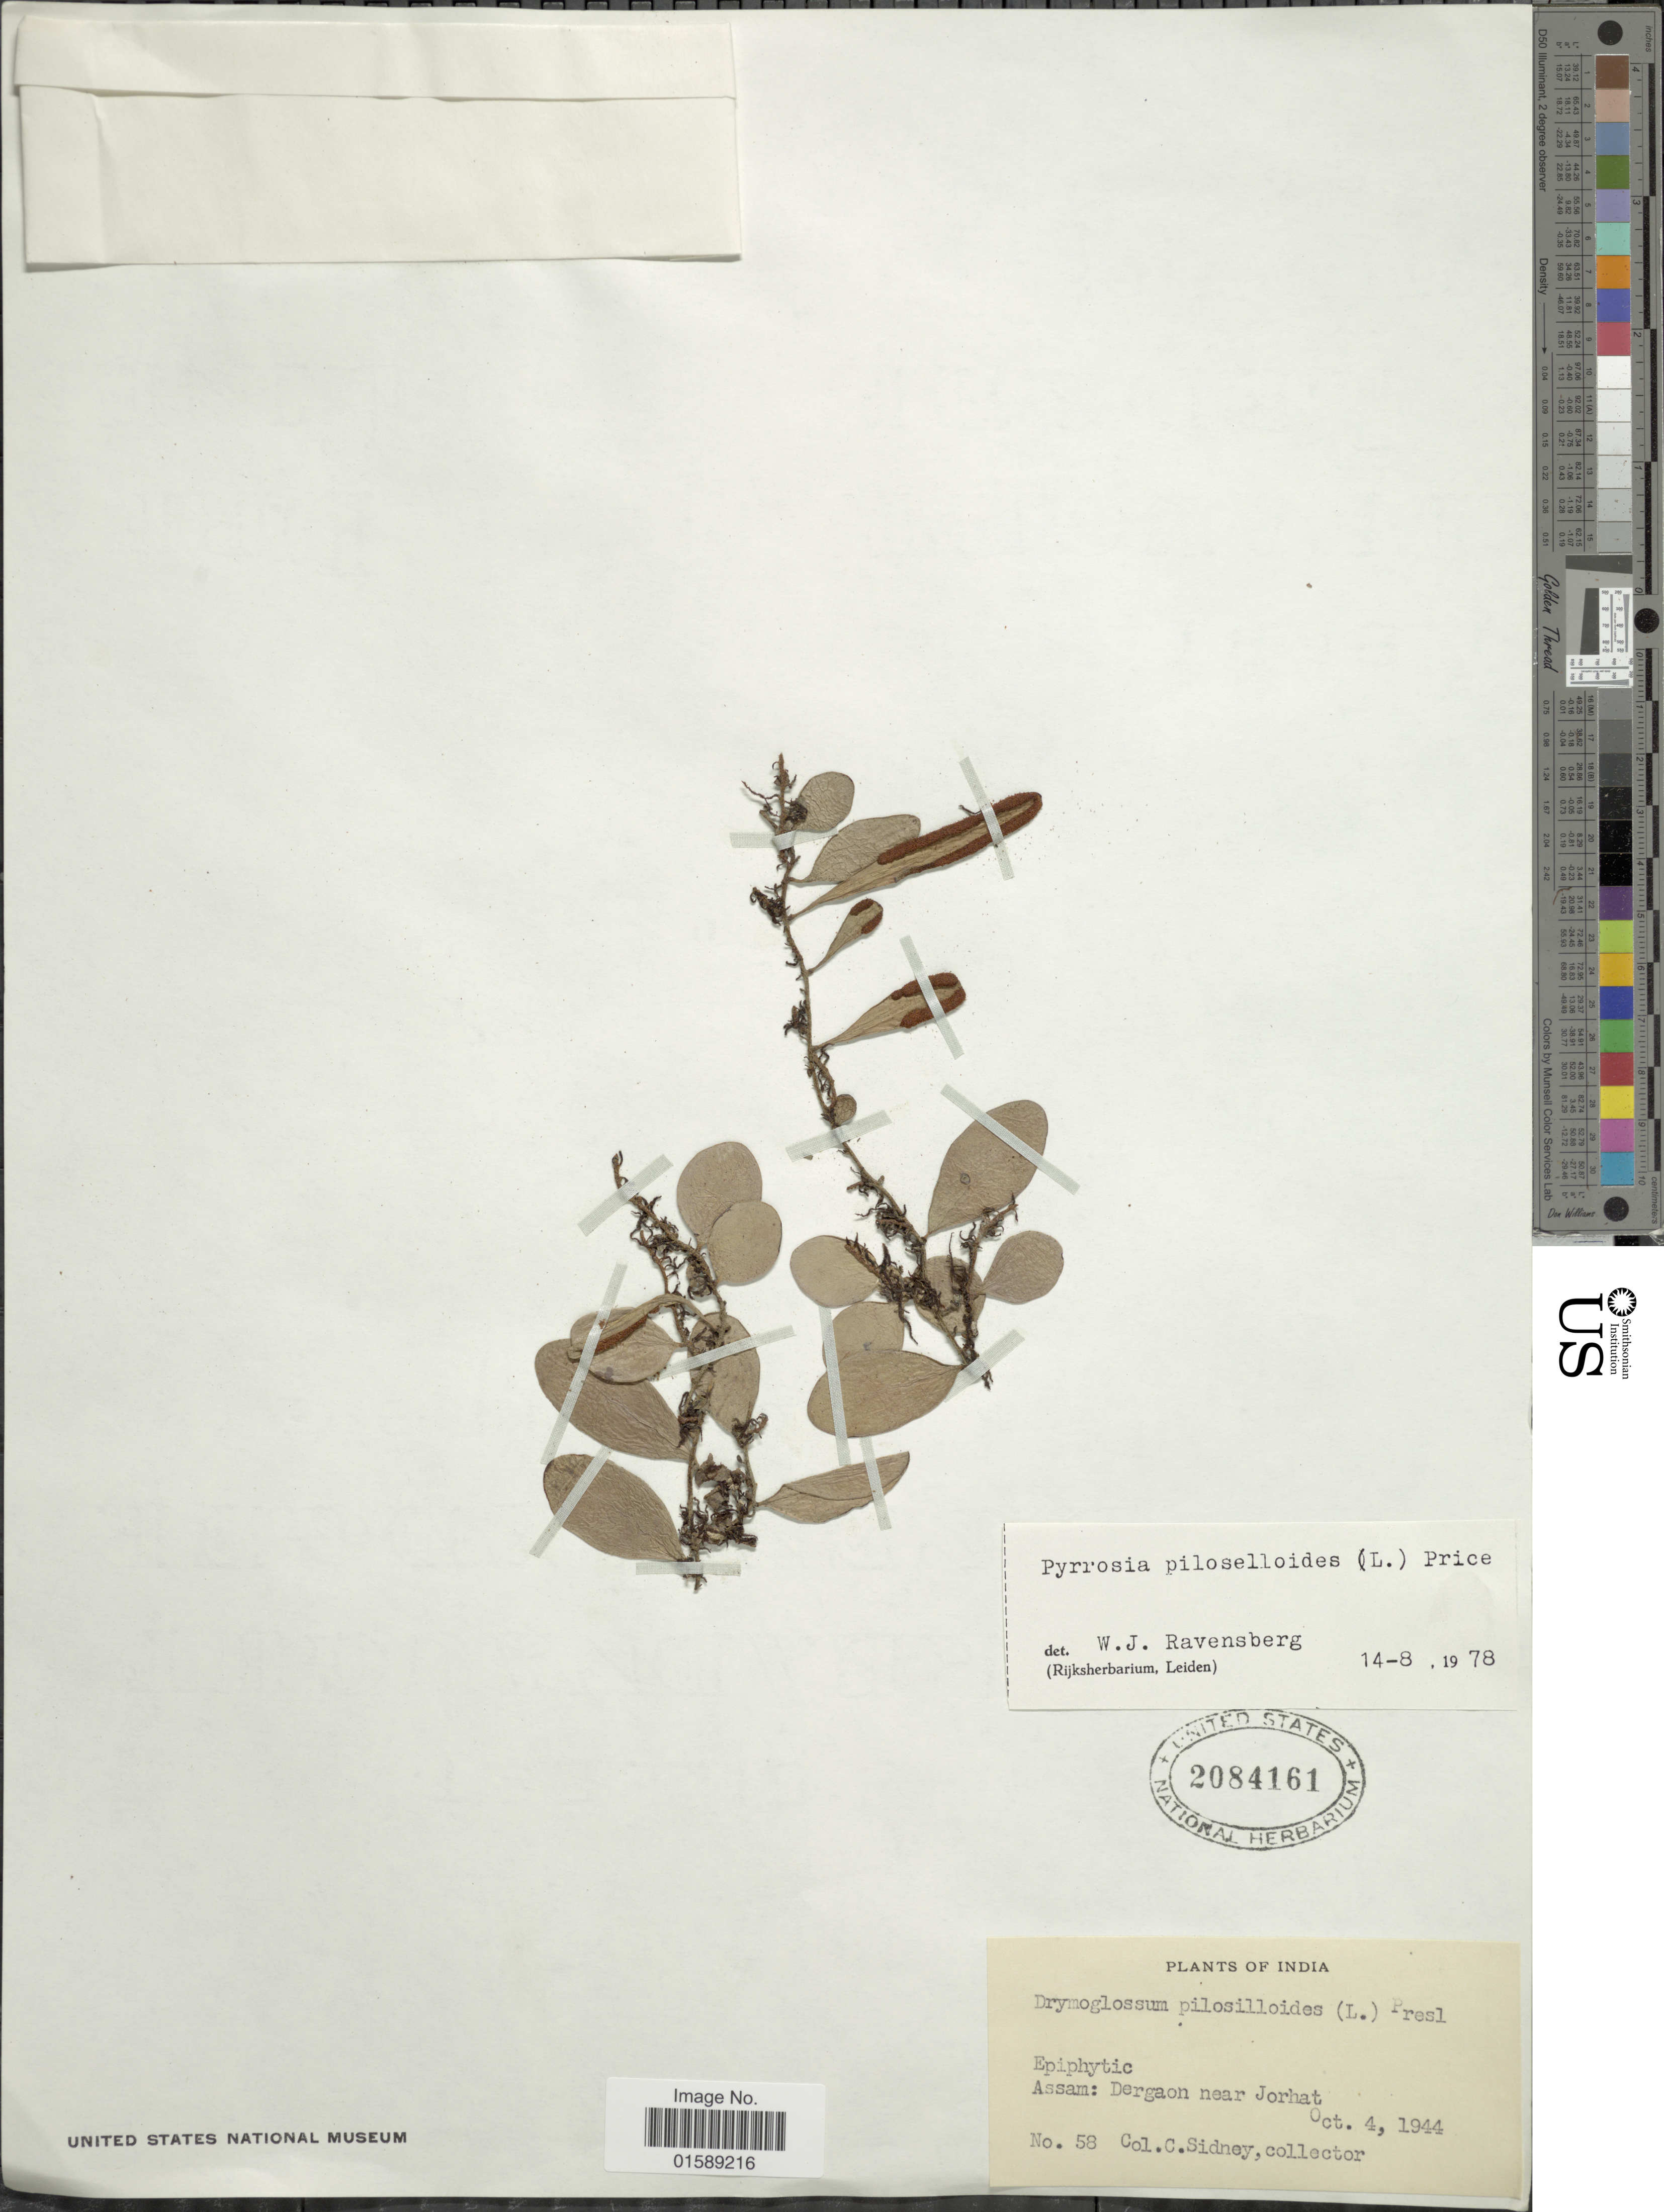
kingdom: Plantae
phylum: Tracheophyta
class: Polypodiopsida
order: Polypodiales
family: Polypodiaceae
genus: Pyrrosia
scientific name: Pyrrosia piloselloides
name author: (L.) M.G. Price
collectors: C. Sidney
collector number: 58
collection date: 1944-10-04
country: India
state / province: Assam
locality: India. Assam: Dergaon near Jorhat.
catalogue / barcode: US 2084161